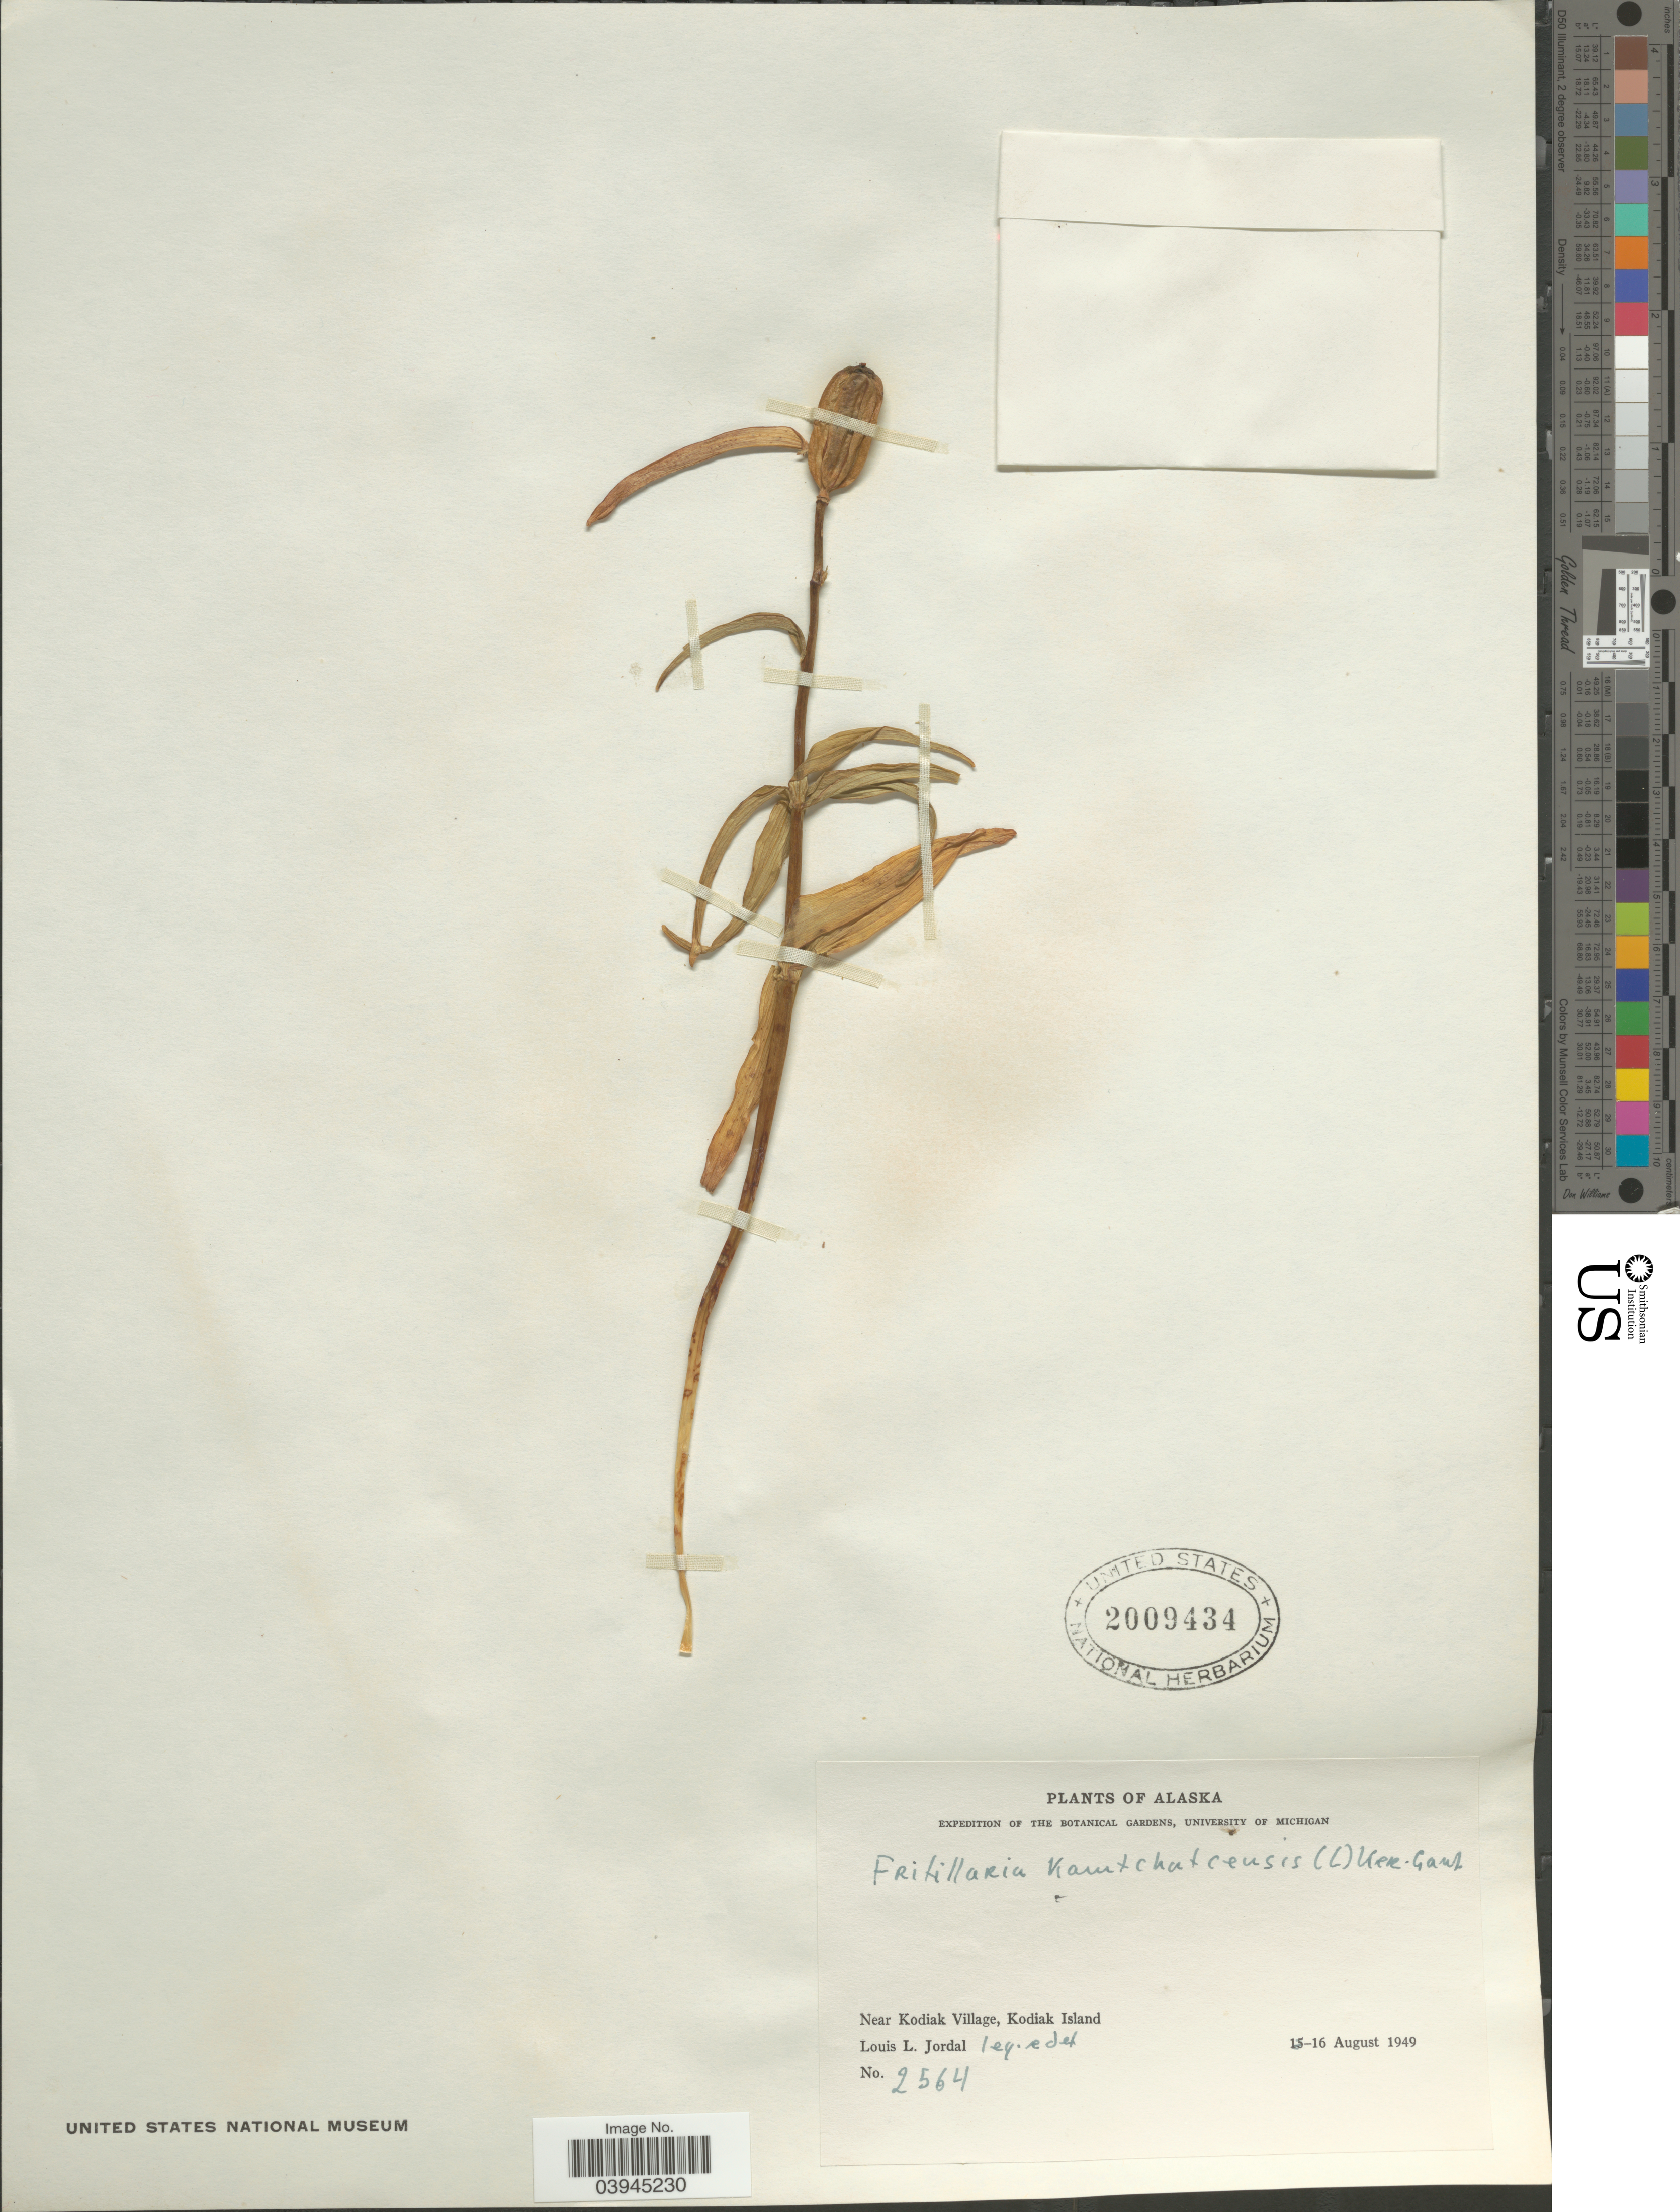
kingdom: Plantae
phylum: Tracheophyta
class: Liliopsida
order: Liliales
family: Liliaceae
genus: Fritillaria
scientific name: Fritillaria camschatcensis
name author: (L.) Ker Gawl.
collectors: L. Jordal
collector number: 2564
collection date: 1949-08-16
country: United States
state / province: Alaska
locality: Near Kodiak Village, Kodiak Island.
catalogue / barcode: US 2009434